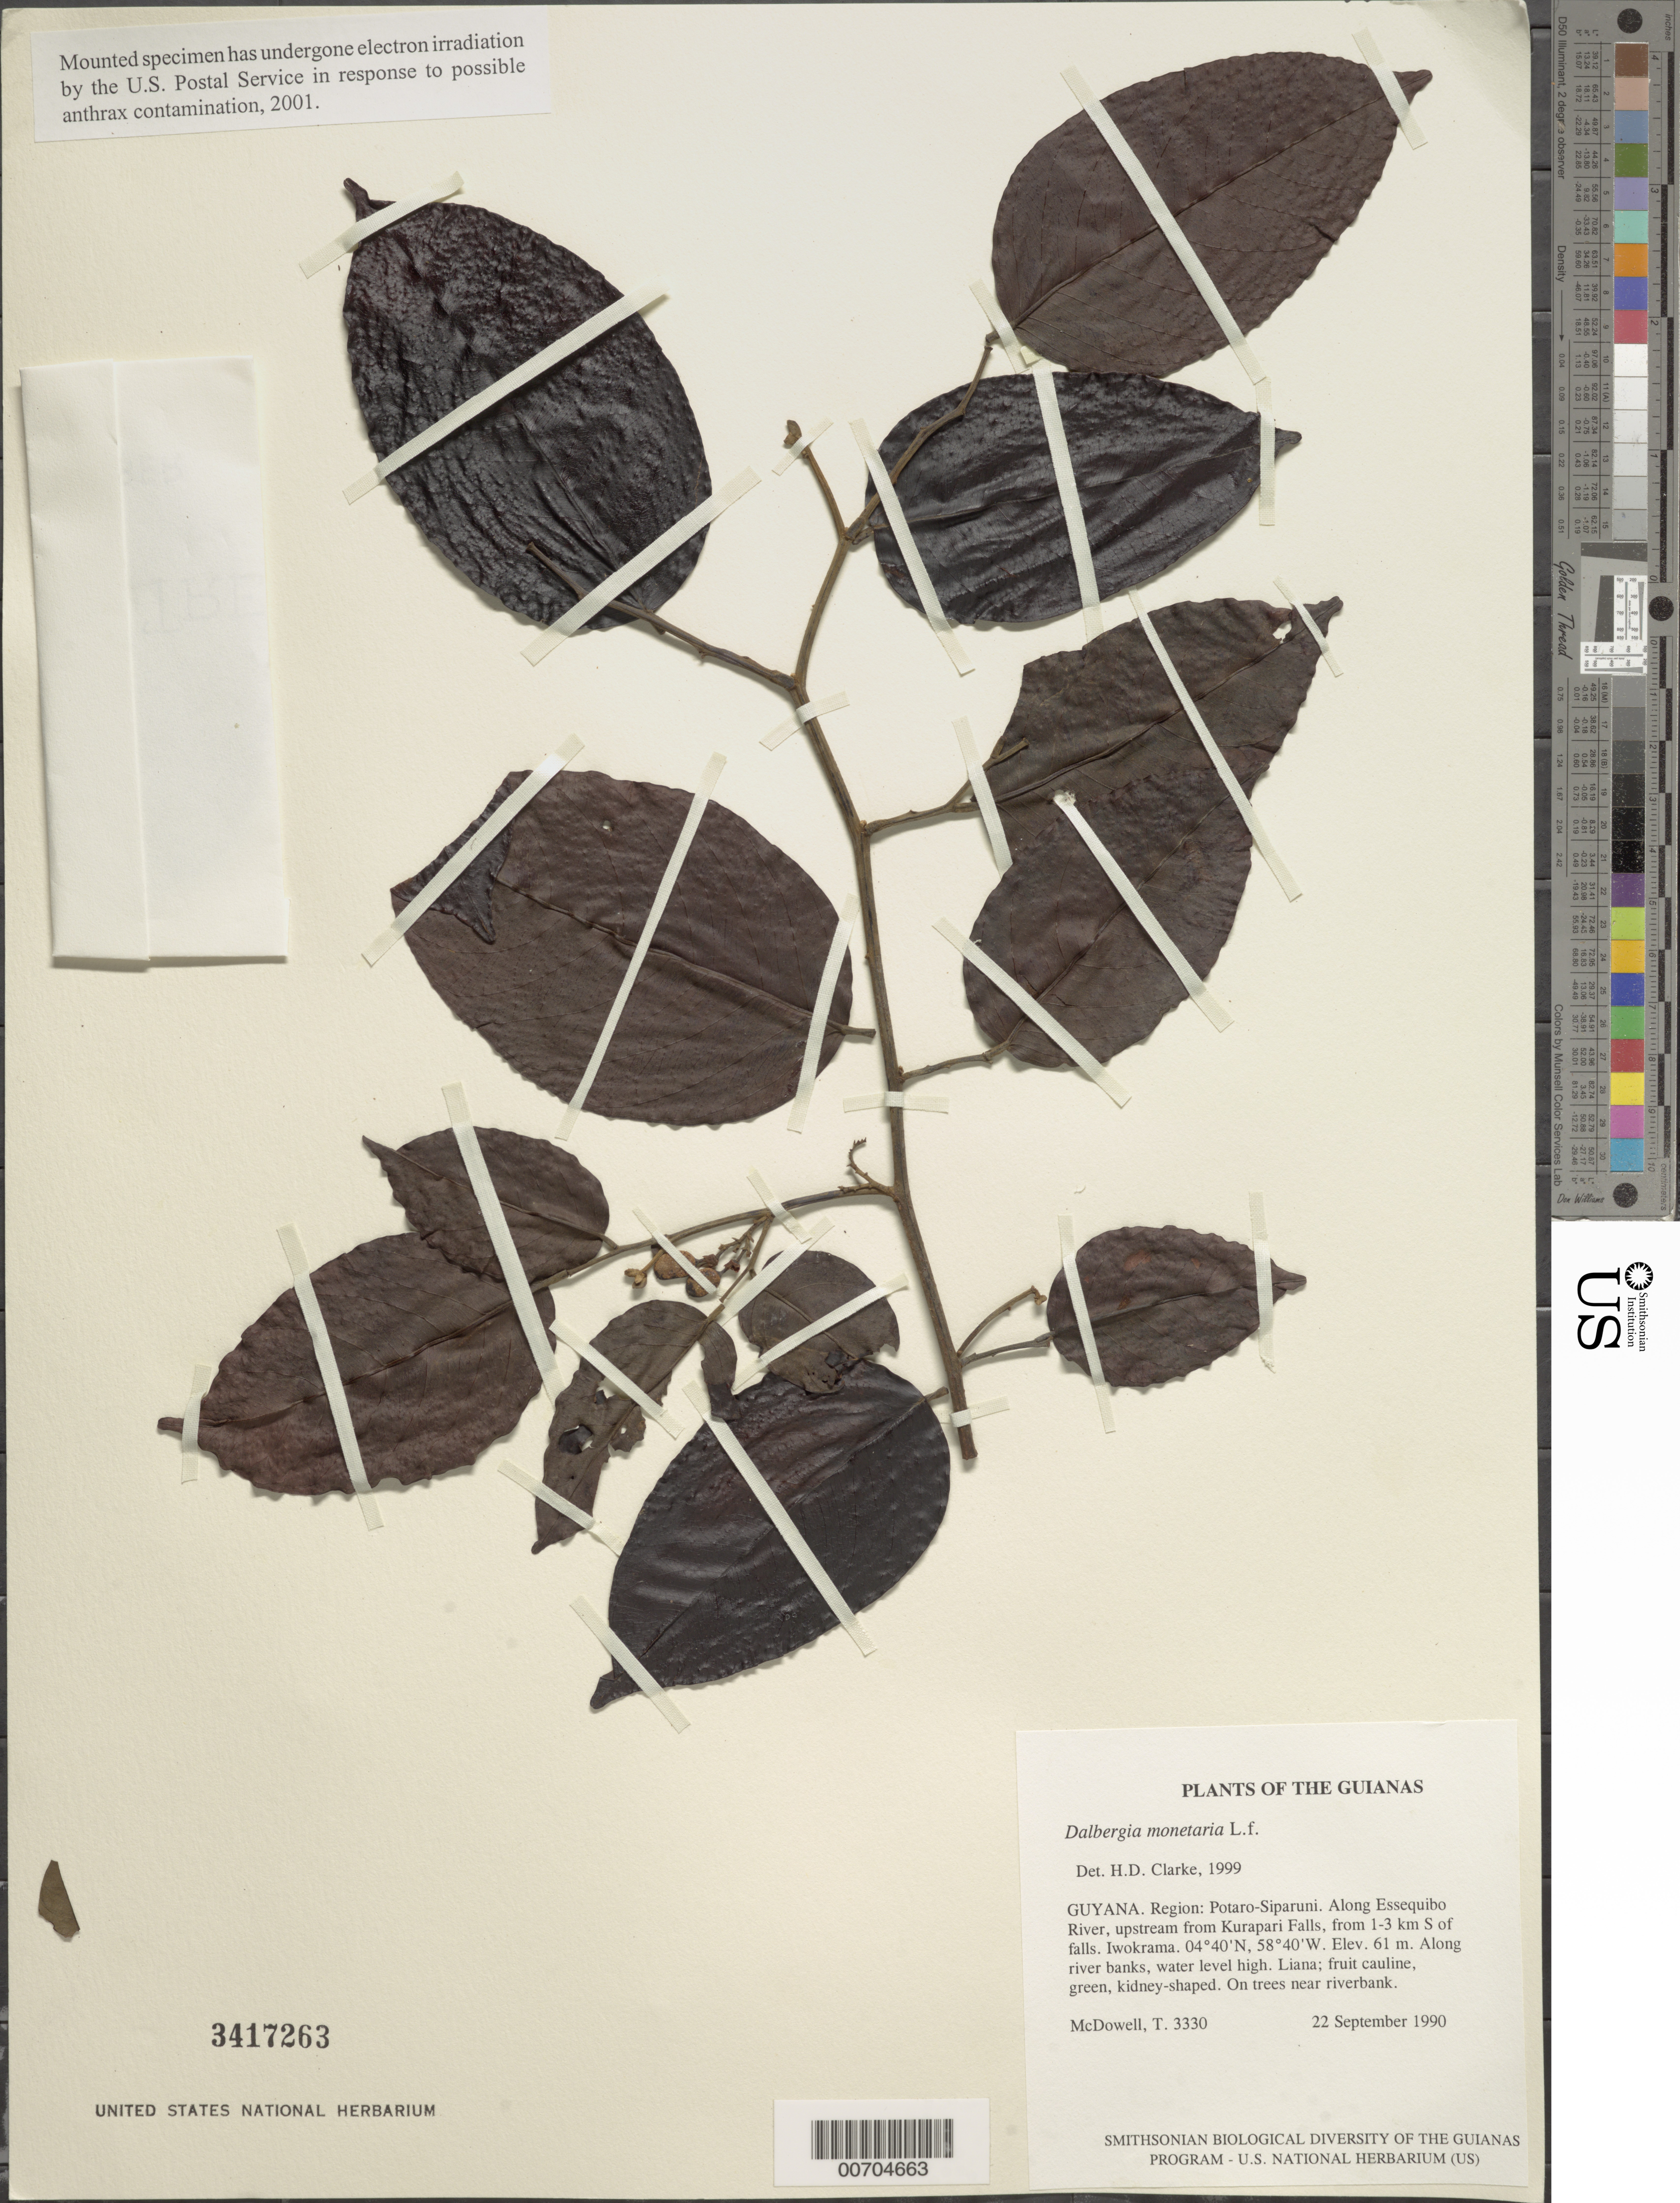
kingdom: Plantae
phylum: Tracheophyta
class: Magnoliopsida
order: Fabales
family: Fabaceae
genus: Dalbergia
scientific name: Dalbergia monetaria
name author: L. f.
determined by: Clarke, H. D., University of North Carolina (Asheville)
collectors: T. McDowell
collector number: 3330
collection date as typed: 22 September 1990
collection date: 1990-09-22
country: Guyana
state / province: Potaro-Siparuni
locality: Along Essequibo River, upstream from Kurupukari Falls, from 1-3 km S of falls. Iwokrama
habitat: Along river banks, water level high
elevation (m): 61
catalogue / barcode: US 3417263